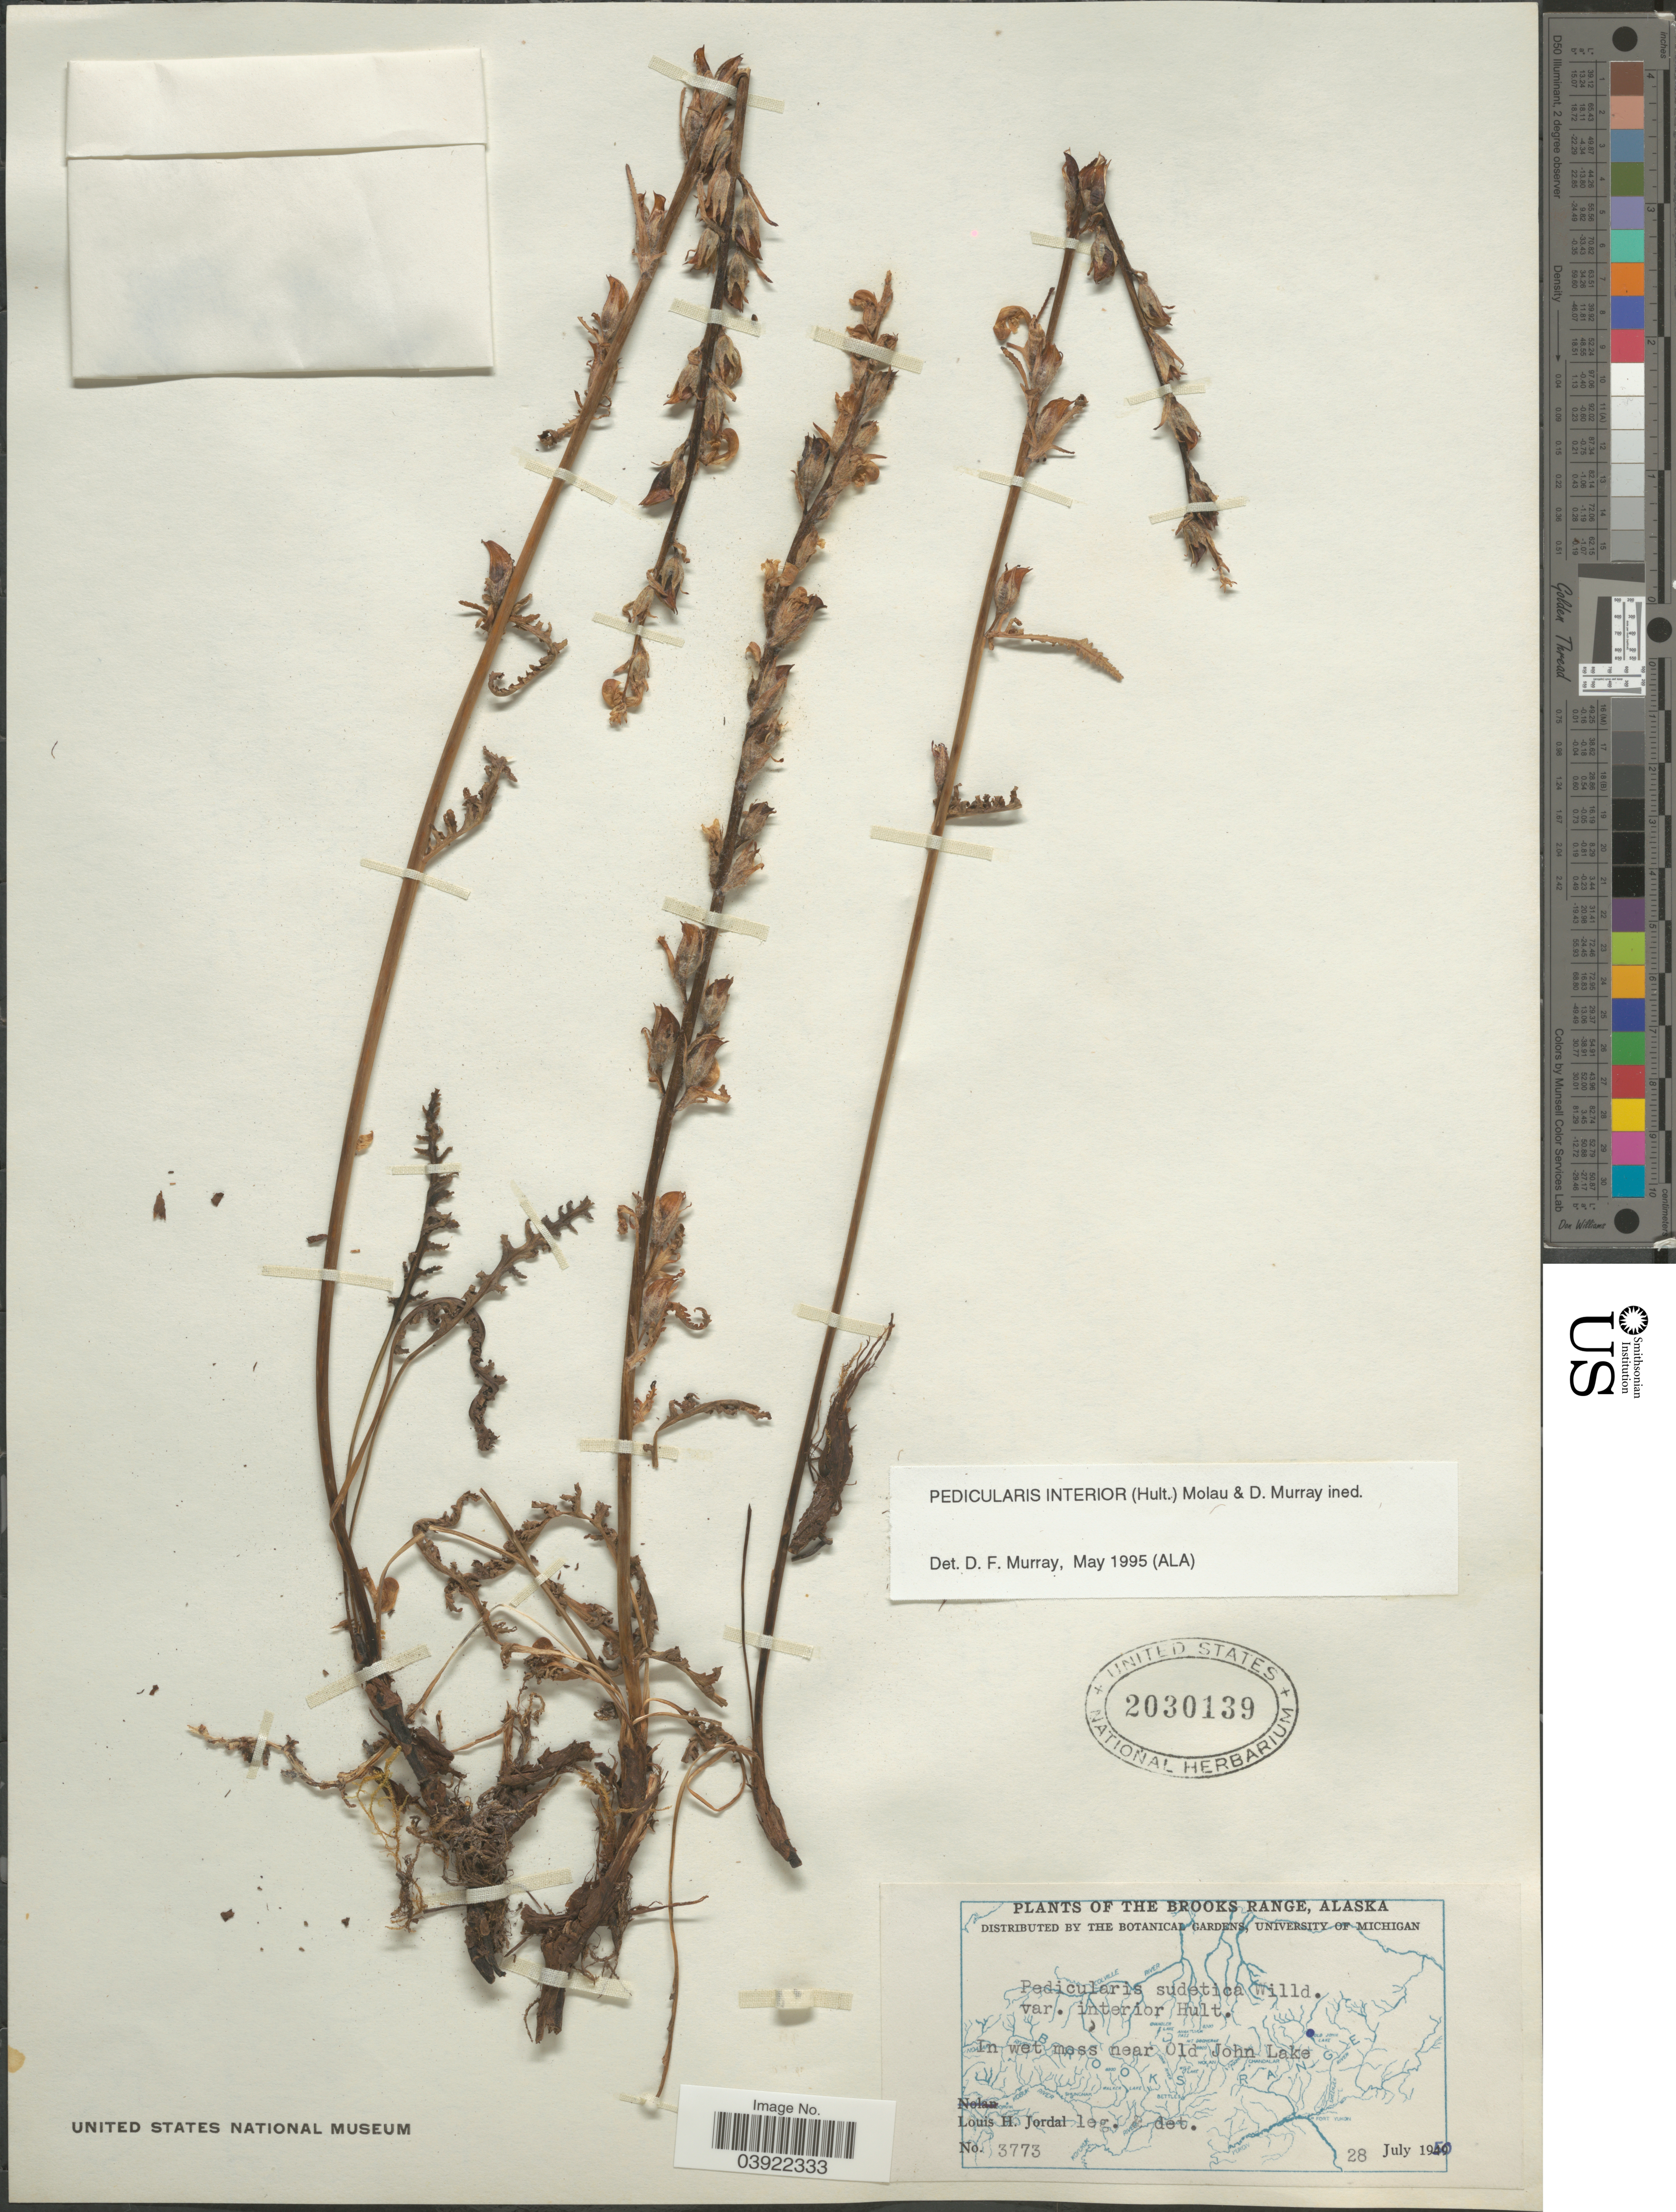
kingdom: Plantae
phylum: Tracheophyta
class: Magnoliopsida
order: Lamiales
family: Orobanchaceae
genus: Pedicularis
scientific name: Pedicularis interior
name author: (Hultén) Molau & D.F. Murray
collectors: L. Jordal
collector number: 3773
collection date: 1950-07-28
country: United States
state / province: Alaska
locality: The Brooks Range. In wet moss near Old John Lake.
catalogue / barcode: US 2030139